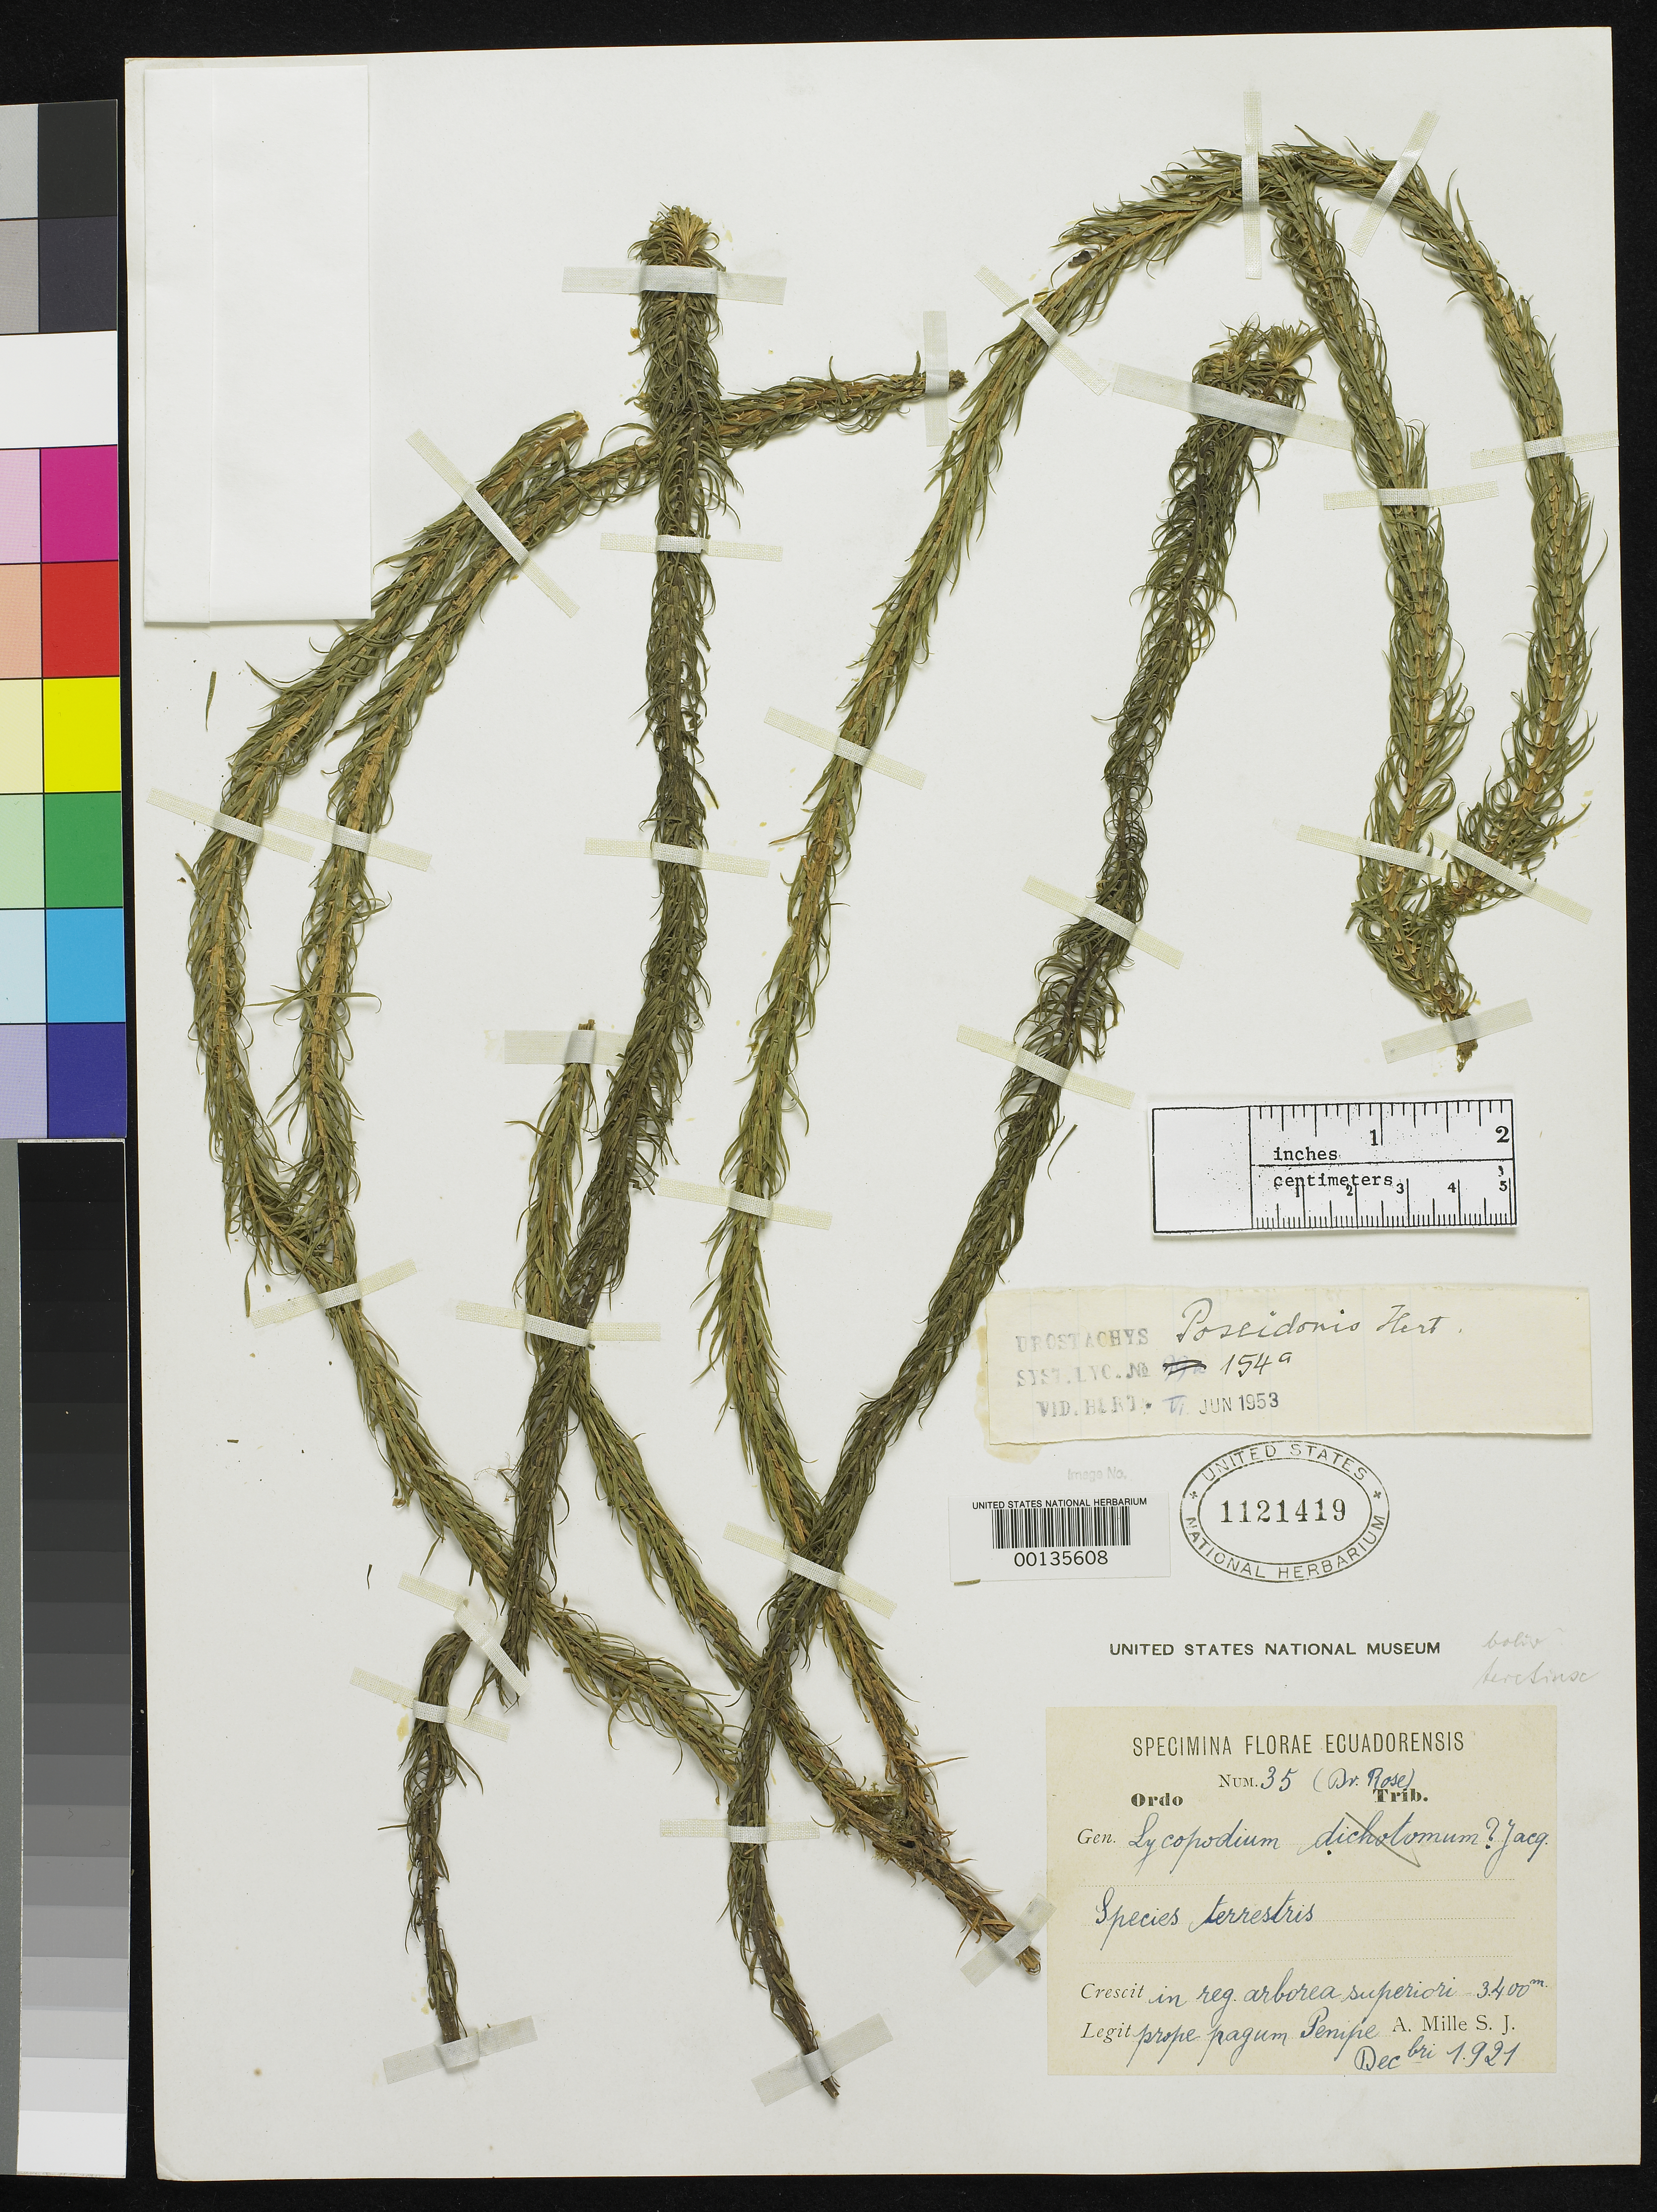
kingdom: Plantae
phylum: Tracheophyta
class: Lycopodiopsida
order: Lycopodiales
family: Lycopodiaceae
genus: Urostachys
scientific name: Urostachys poseidonis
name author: Herter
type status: Holotype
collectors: A. Mille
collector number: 35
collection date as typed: Dec 1921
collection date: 1921-12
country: Ecuador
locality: Penipe.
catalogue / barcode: US 1121419